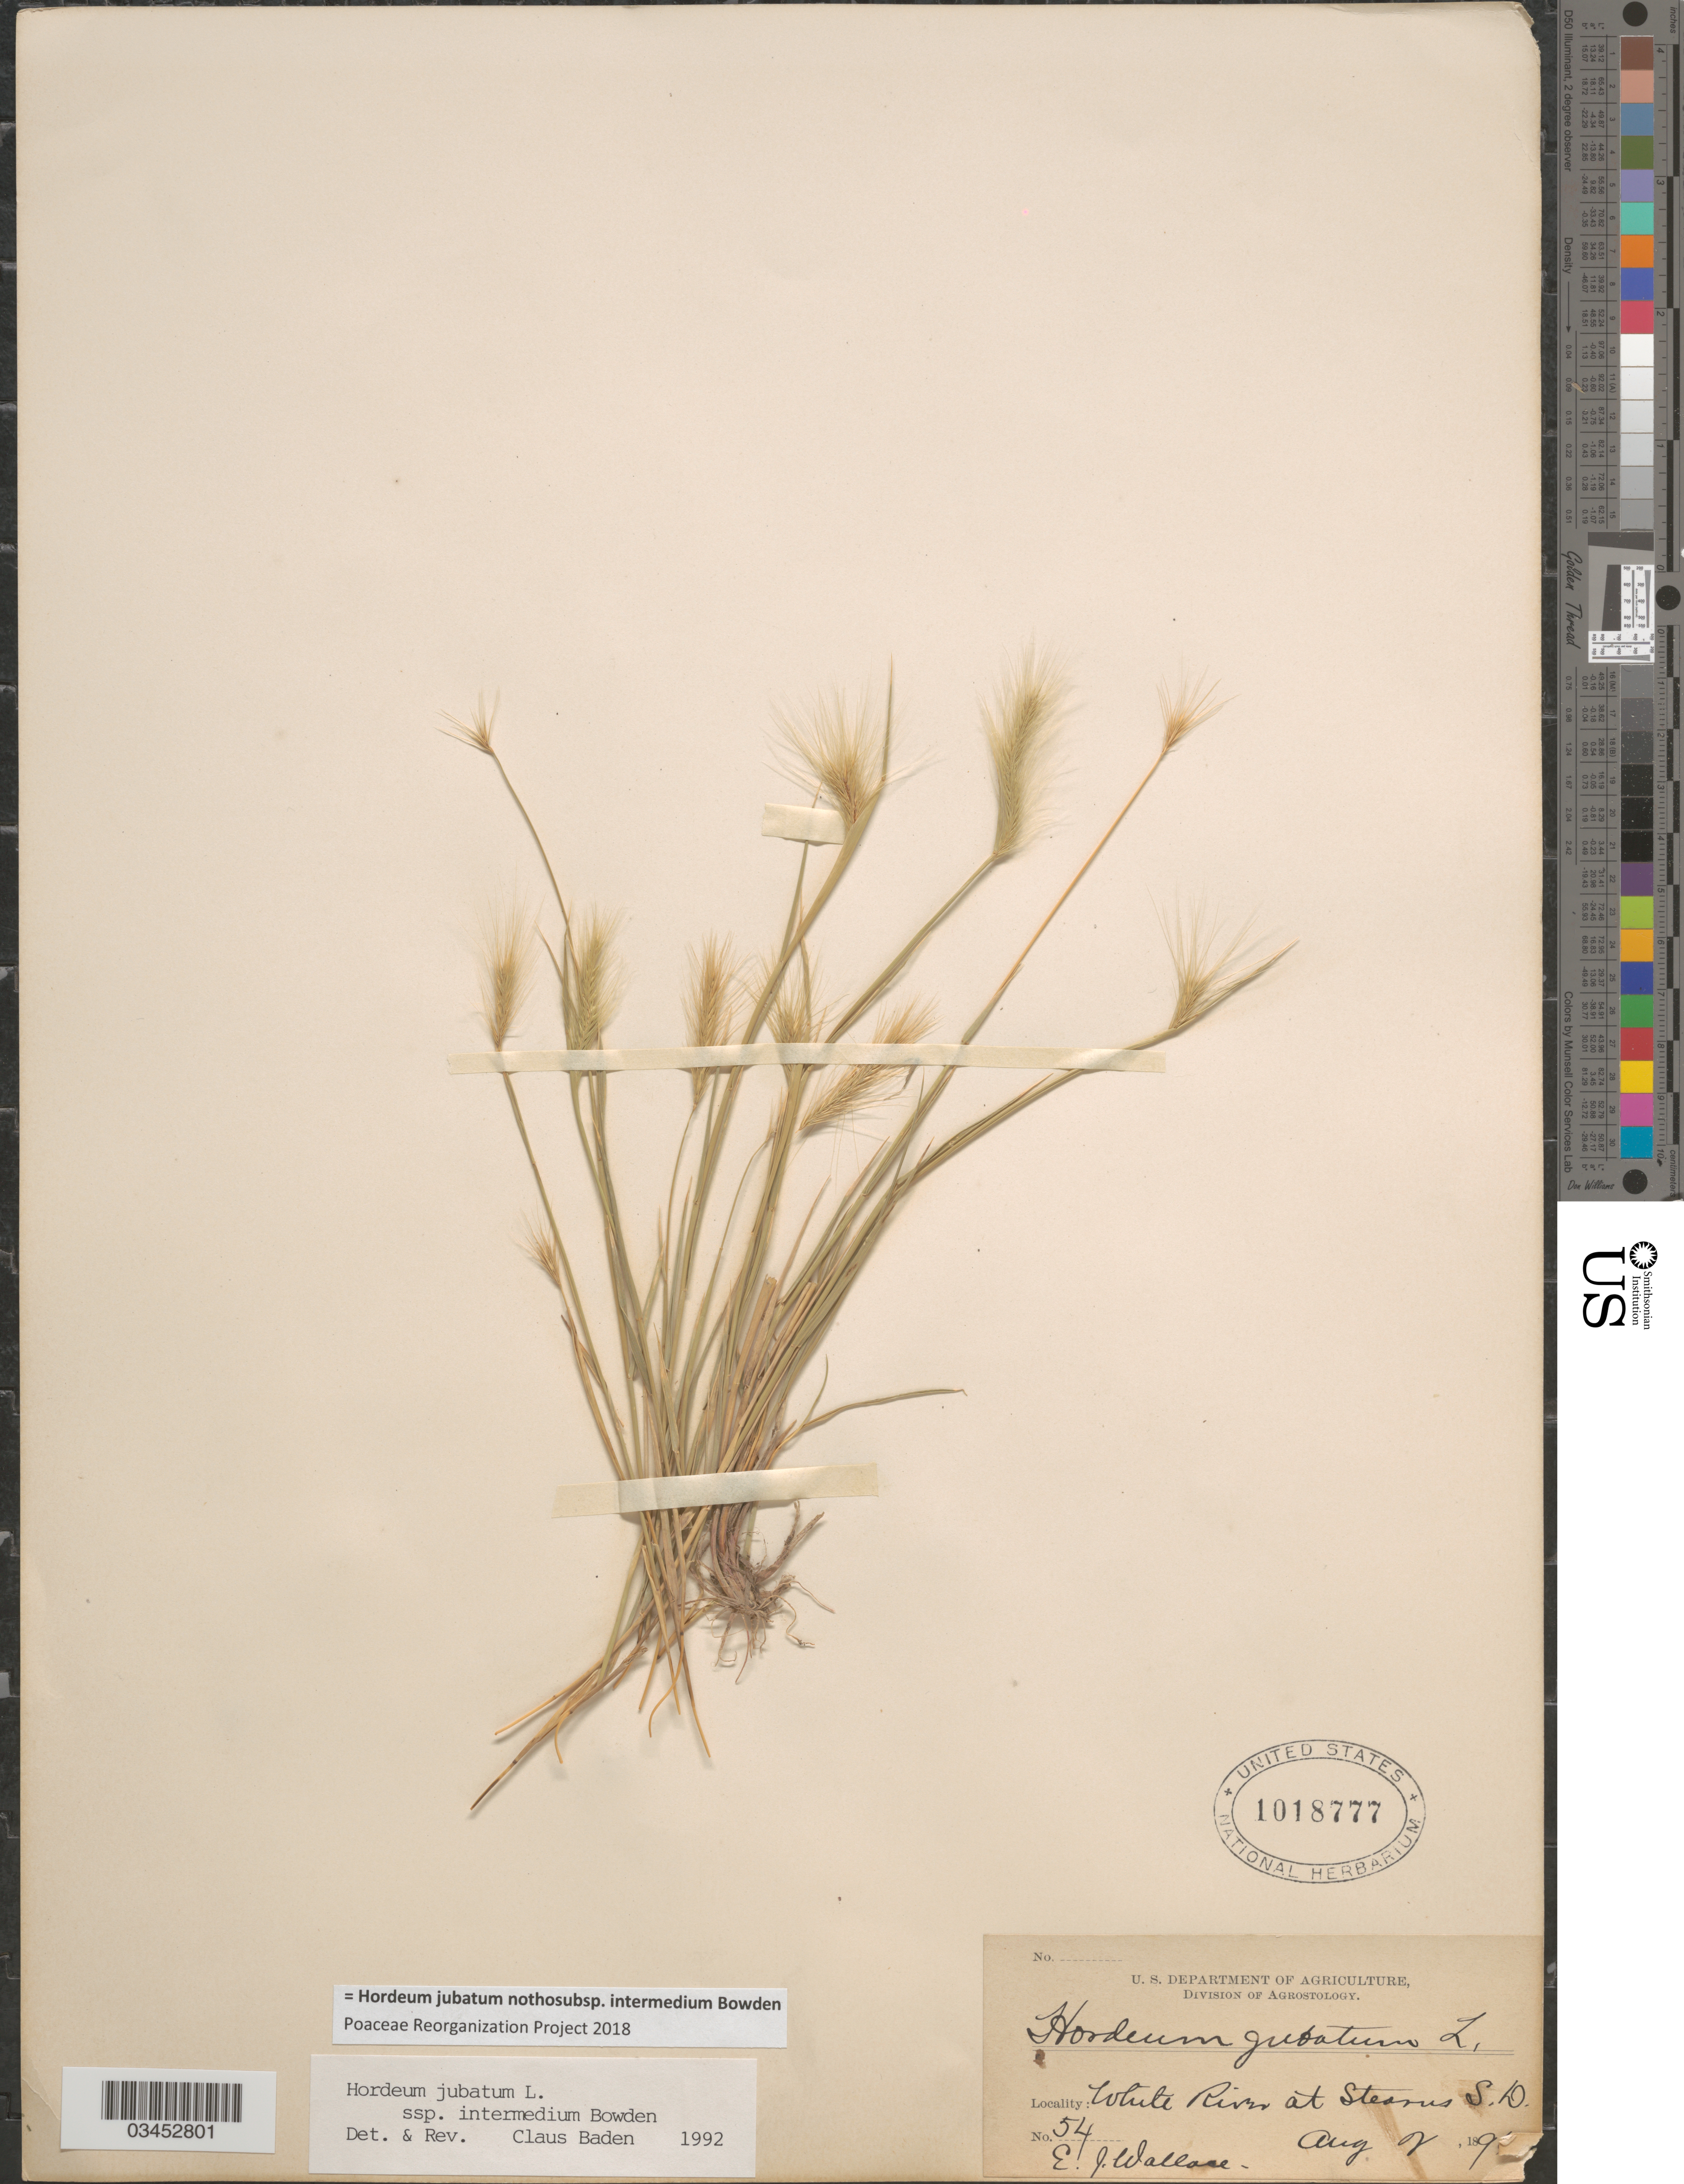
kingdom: Plantae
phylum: Tracheophyta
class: Liliopsida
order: Poales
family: Poaceae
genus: Hordeum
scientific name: Hordeum jubatum nothosubsp. intermedium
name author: Bowden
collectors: E. J. Wallace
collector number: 54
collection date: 1890-08-02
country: United States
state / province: South Dakota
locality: White River at Stearns.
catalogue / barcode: US 1018777